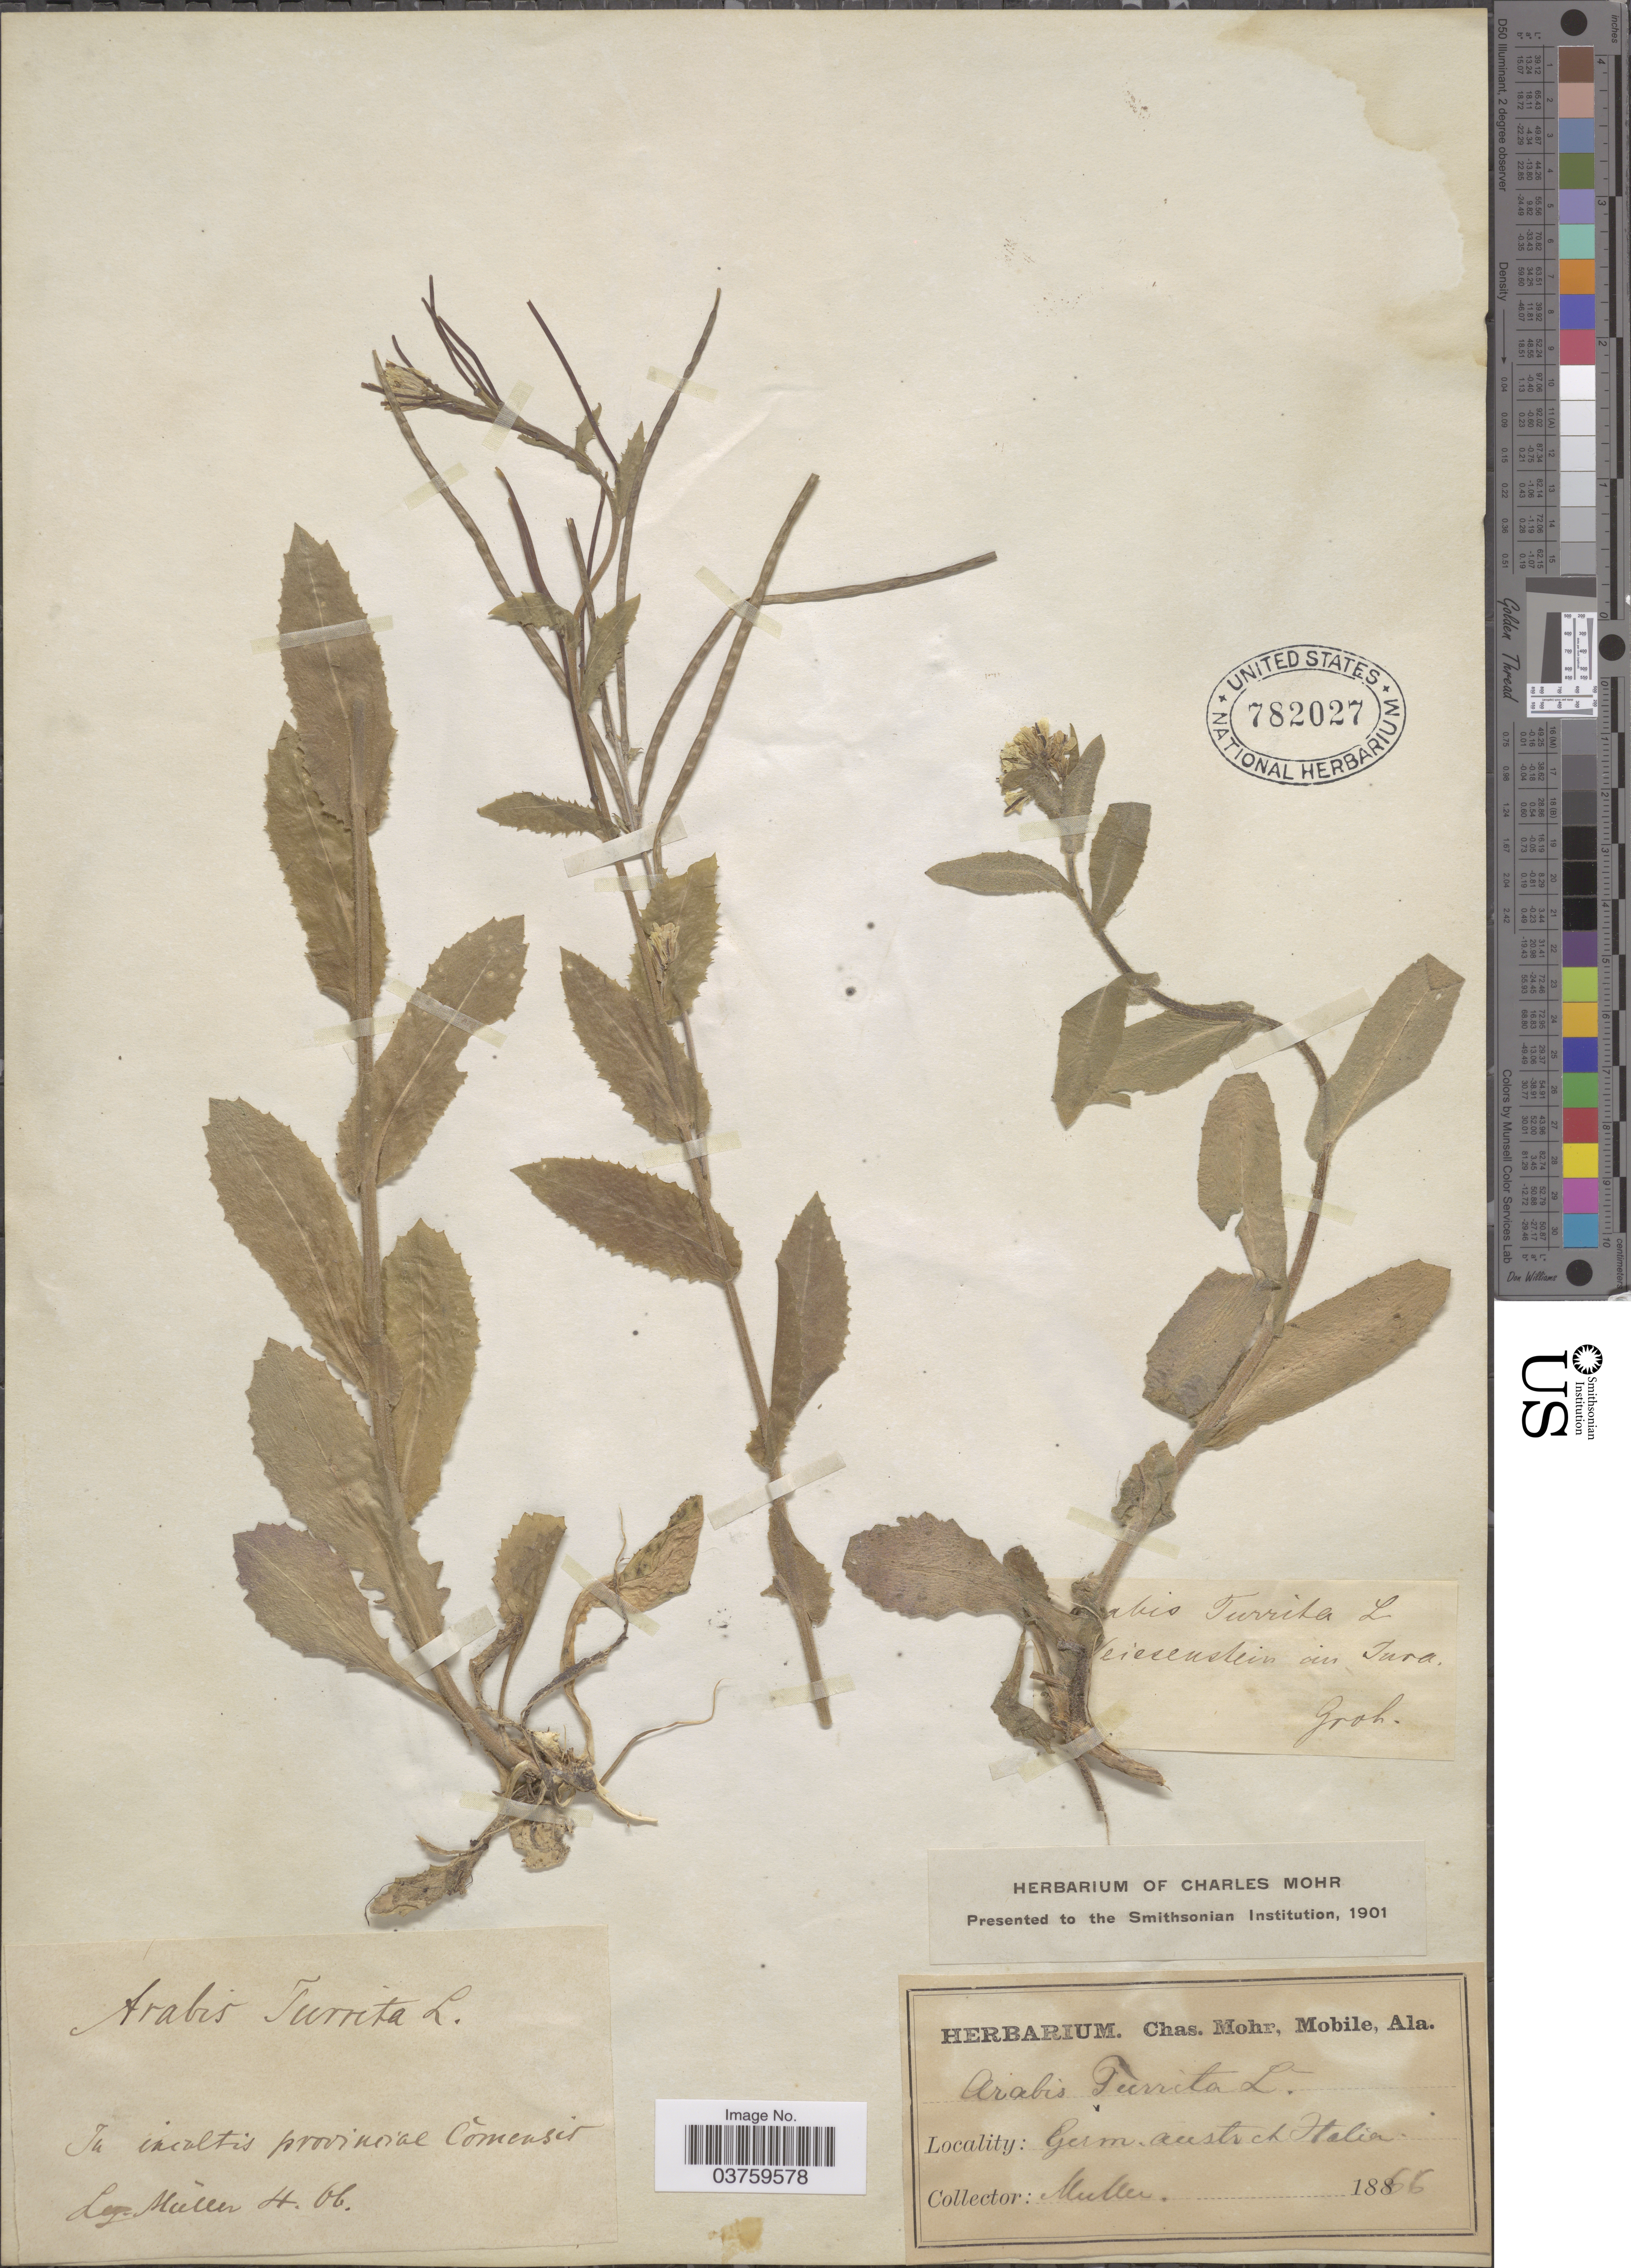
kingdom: Plantae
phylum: Tracheophyta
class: Magnoliopsida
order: Brassicales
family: Brassicaceae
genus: Arabis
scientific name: Arabis turrita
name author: L.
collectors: -- Müller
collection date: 1866-04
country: Italy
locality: In incultis provinciæ Comensis, Germ. austral Italia.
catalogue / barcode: US 782027